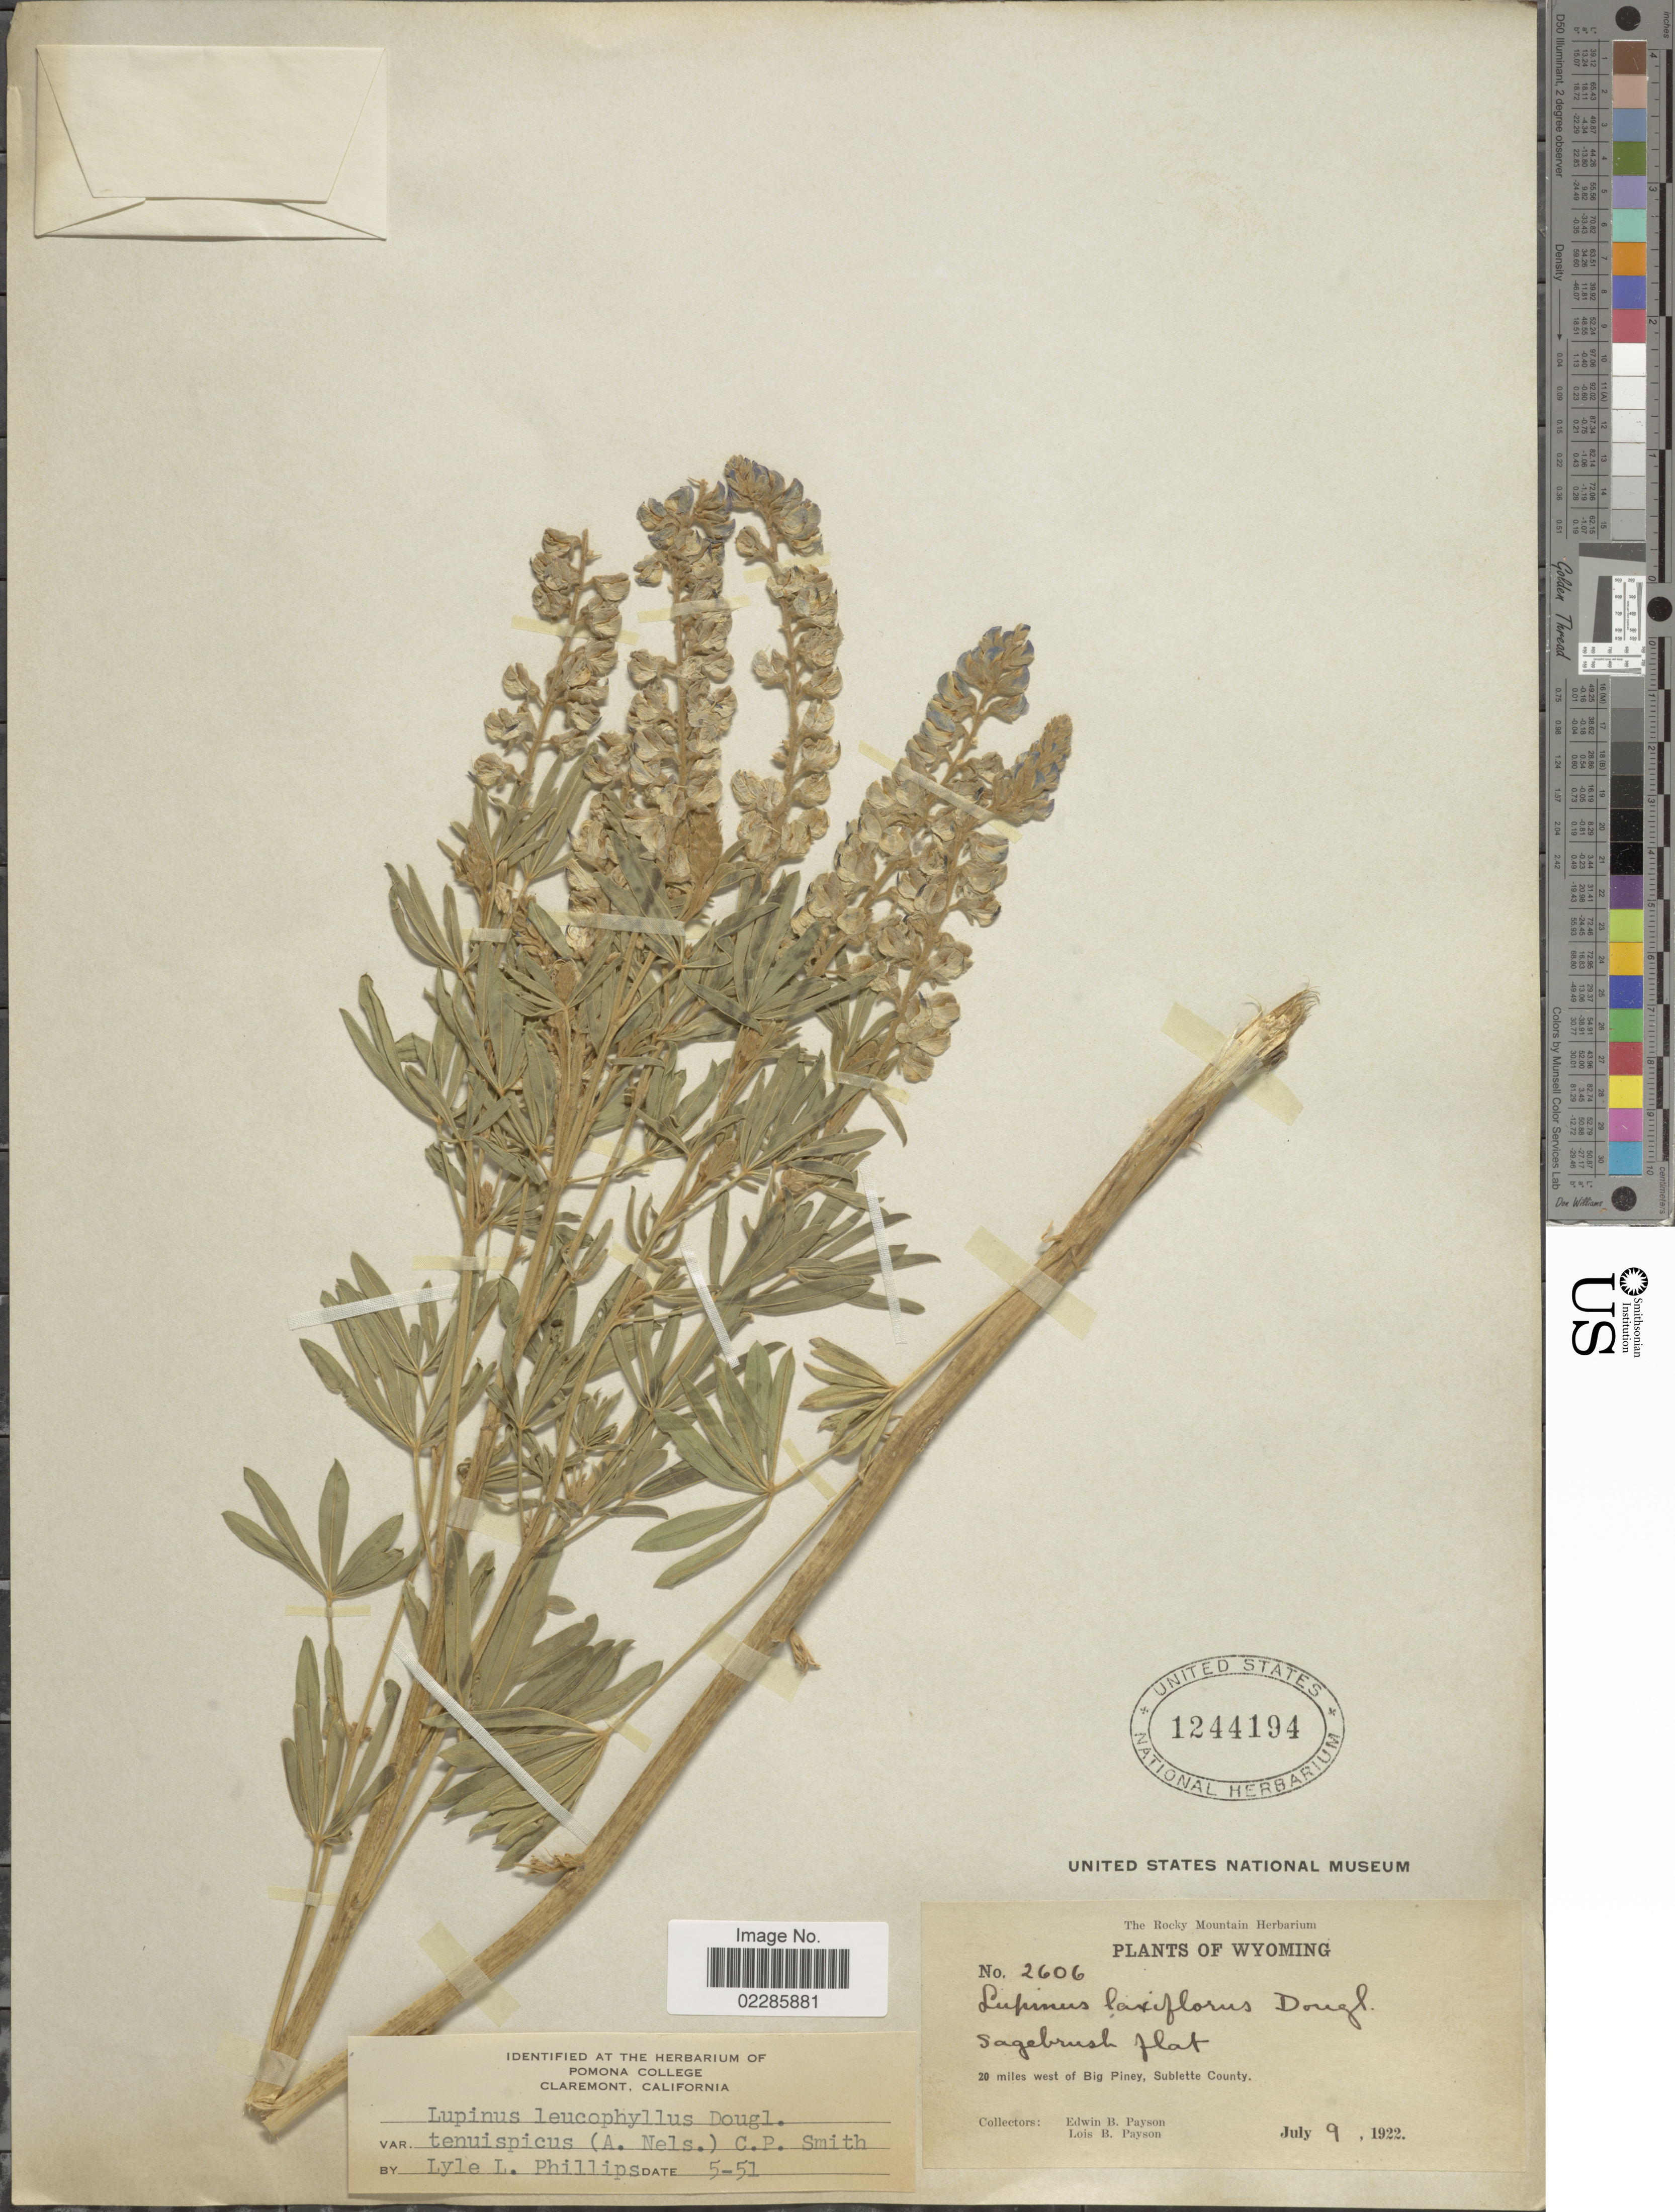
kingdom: Plantae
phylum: Tracheophyta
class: Magnoliopsida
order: Fabales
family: Fabaceae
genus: Lupinus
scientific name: Lupinus leucophyllus var. tenuispicus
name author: (A. Nelson) C.P. Sm.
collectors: E. B. Payson & L. Payson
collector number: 2606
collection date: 1922-07-09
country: United States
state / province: Wyoming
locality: Sagebrush flat, 20 miles west of Big Piney, Sublette County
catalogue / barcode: US 1244194